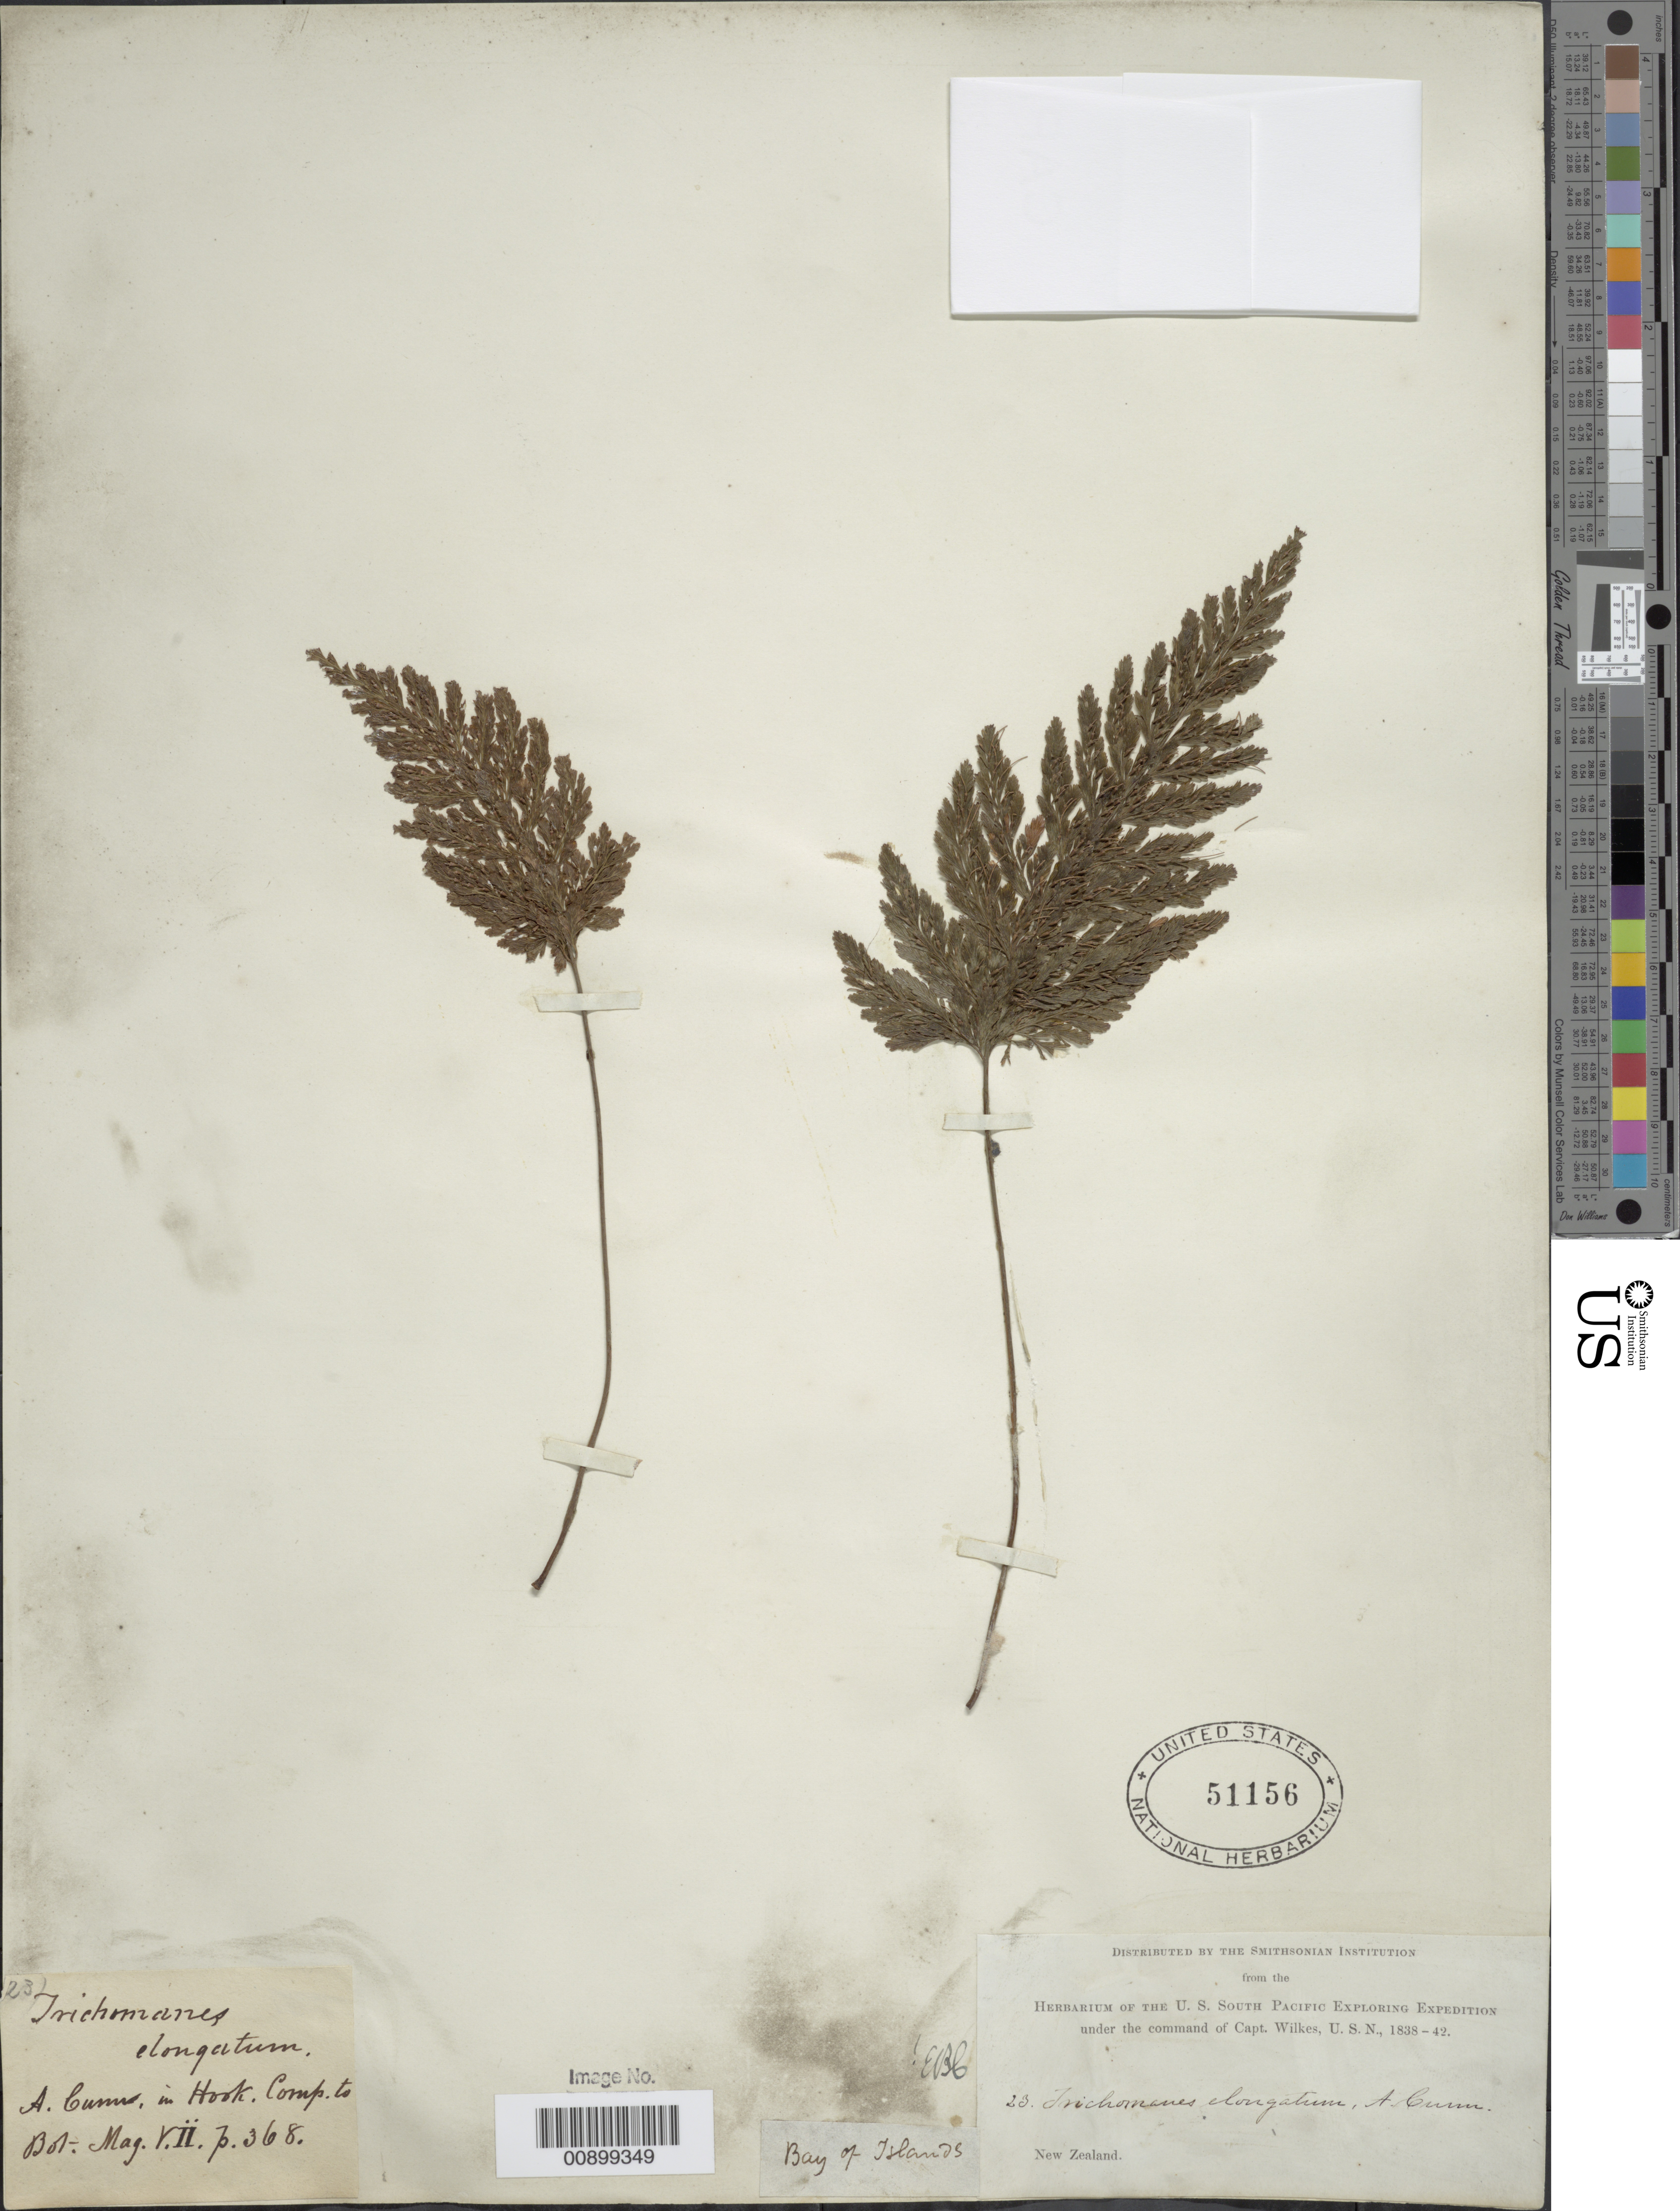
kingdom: Plantae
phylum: Tracheophyta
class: Polypodiopsida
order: Hymenophyllales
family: Hymenophyllaceae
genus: Abrodictyum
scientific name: Abrodictyum elongatum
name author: (A. Cunn.) Ebihara & K. Iwats.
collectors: Wilkes Explor. Exped.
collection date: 1838/1842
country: New Zealand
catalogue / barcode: US 51156